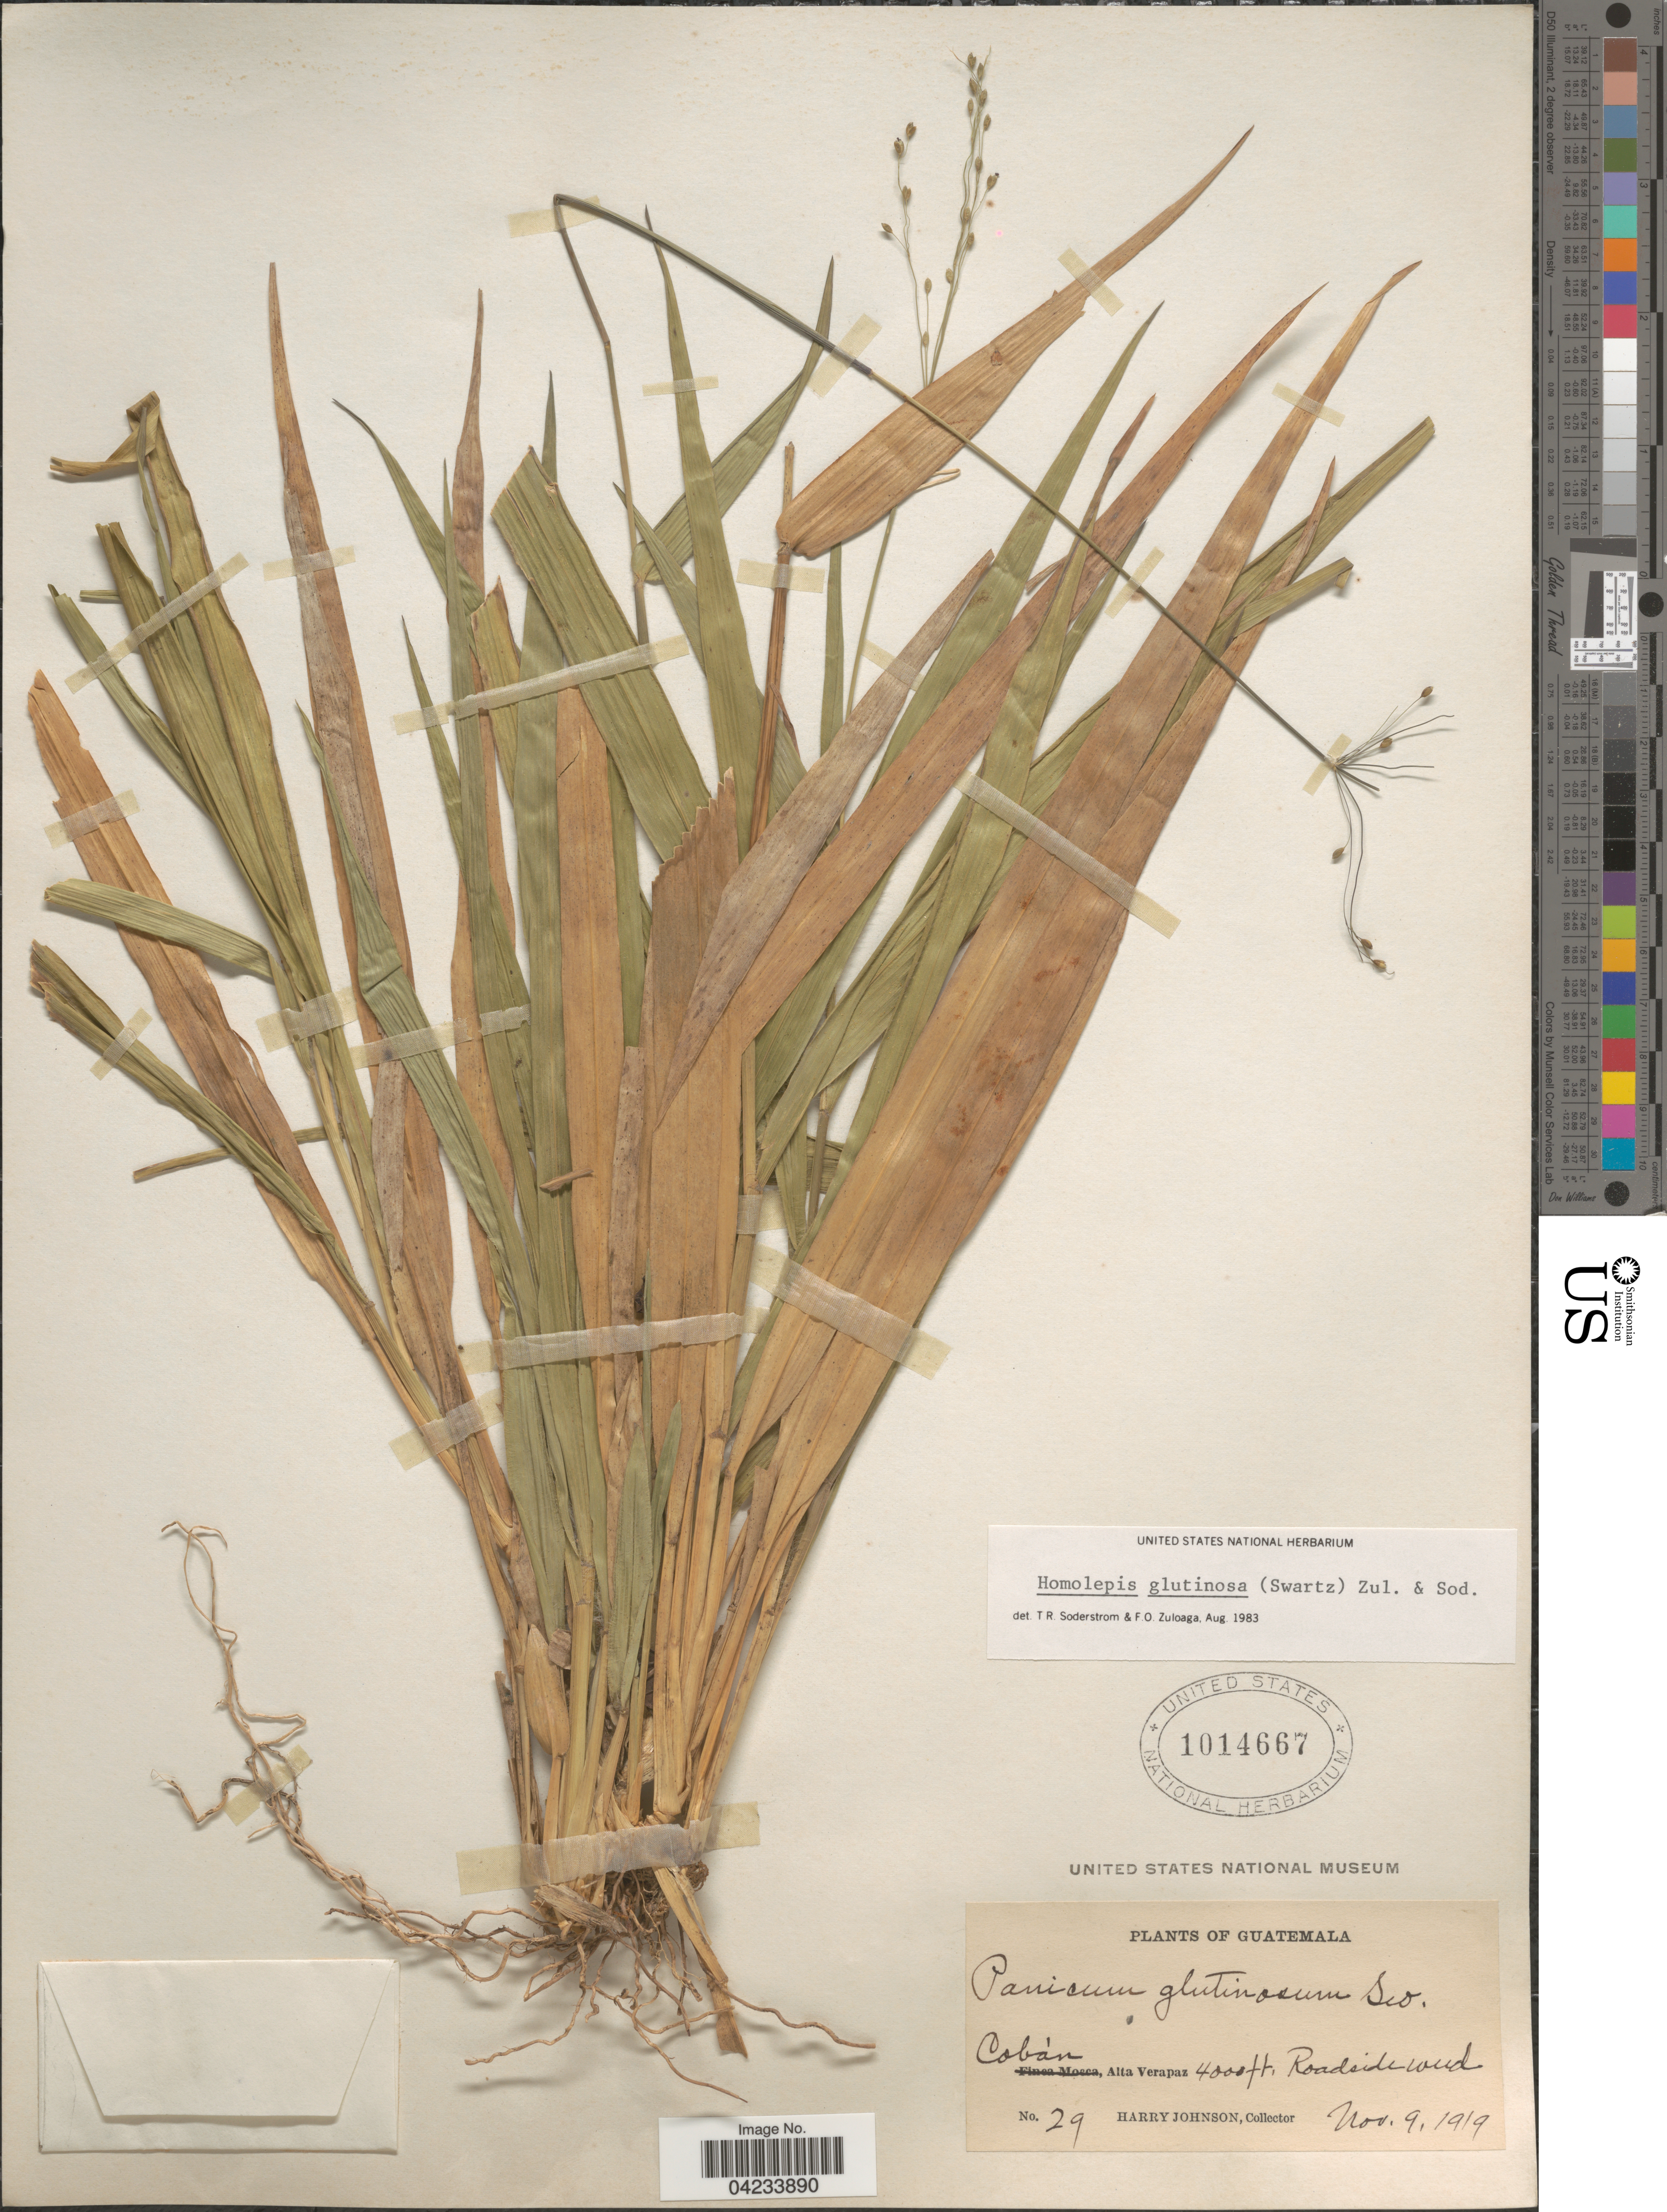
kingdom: Plantae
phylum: Tracheophyta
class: Liliopsida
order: Poales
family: Poaceae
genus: Homolepis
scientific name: Homolepis glutinosa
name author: (Sw.) Zuloaga & Soderstr.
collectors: H. Johnson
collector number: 29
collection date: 1919-11-09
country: Guatemala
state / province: Alta Verapaz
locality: Cobán, Alta Verapaz. Roadside weed.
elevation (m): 1219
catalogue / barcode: US 1014667